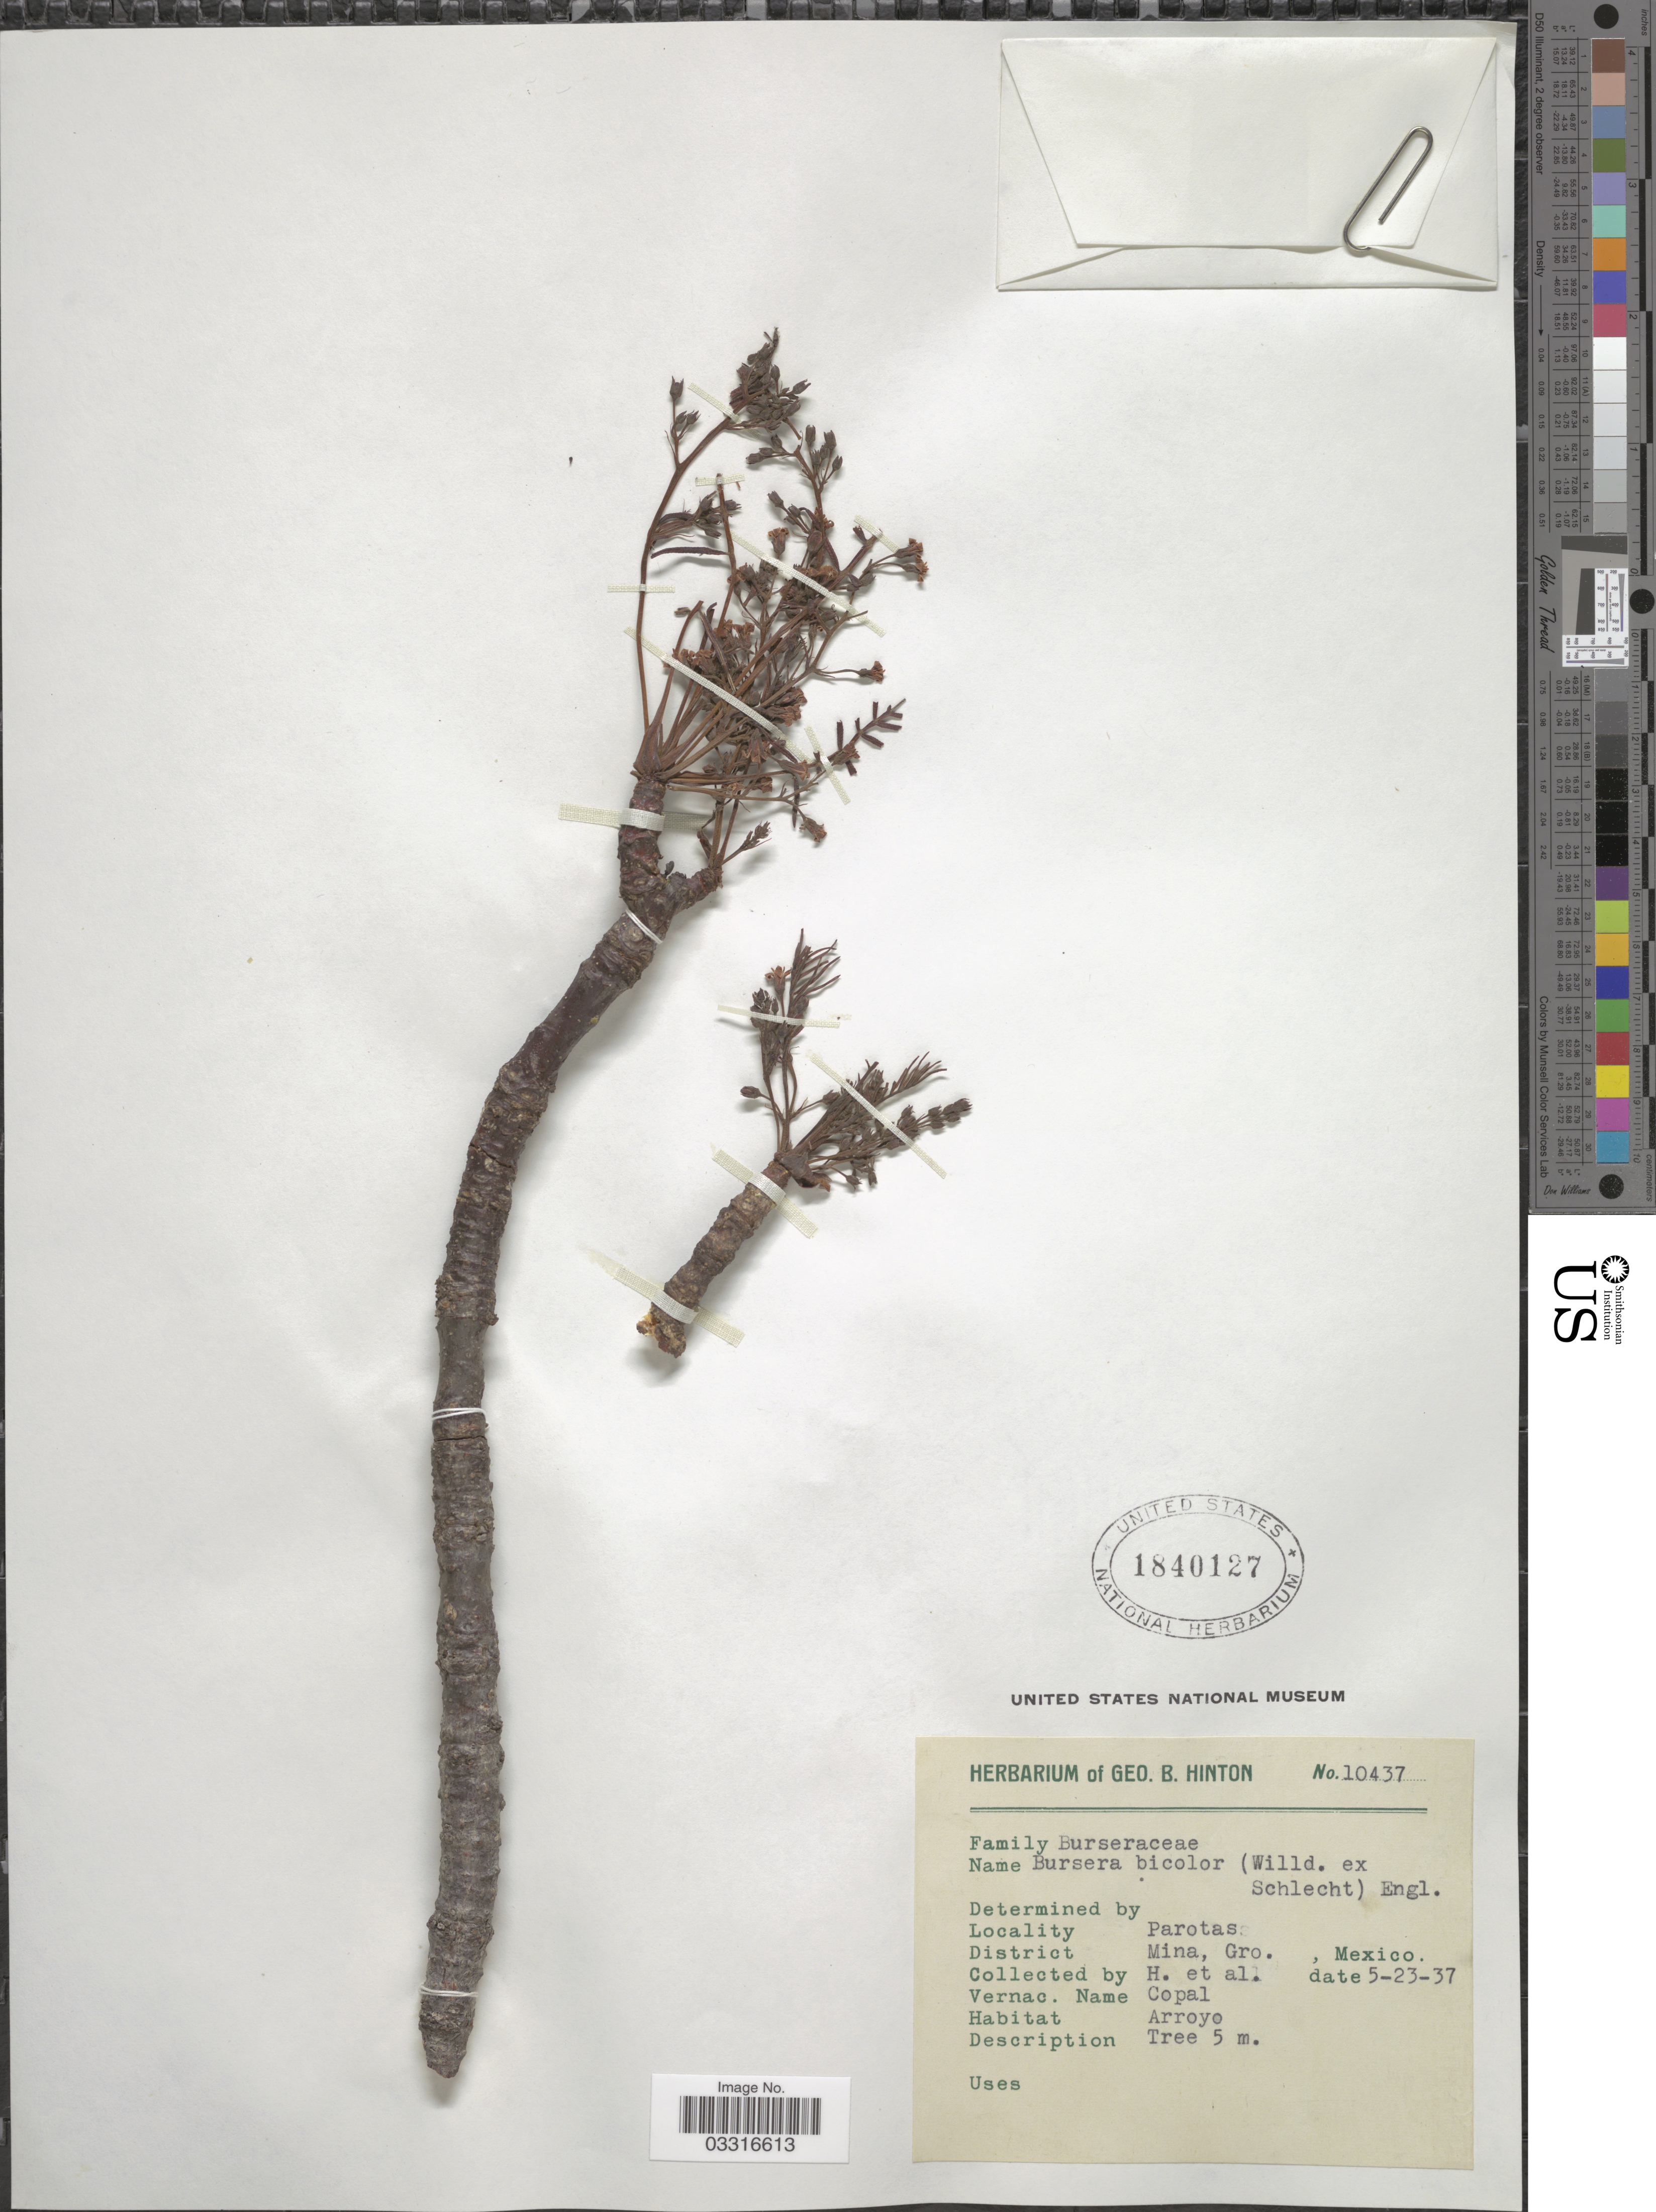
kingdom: Plantae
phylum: Tracheophyta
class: Magnoliopsida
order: Sapindales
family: Burseraceae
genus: Bursera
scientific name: Bursera bicolor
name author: (Willd. ex Schltdl.) Engl.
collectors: G. B. Hinton & et al.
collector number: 10437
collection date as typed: Transcribed d/m/y: 23/5/37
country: Mexico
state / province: Guerrero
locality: Parotas, District Mina.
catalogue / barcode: US 1840127